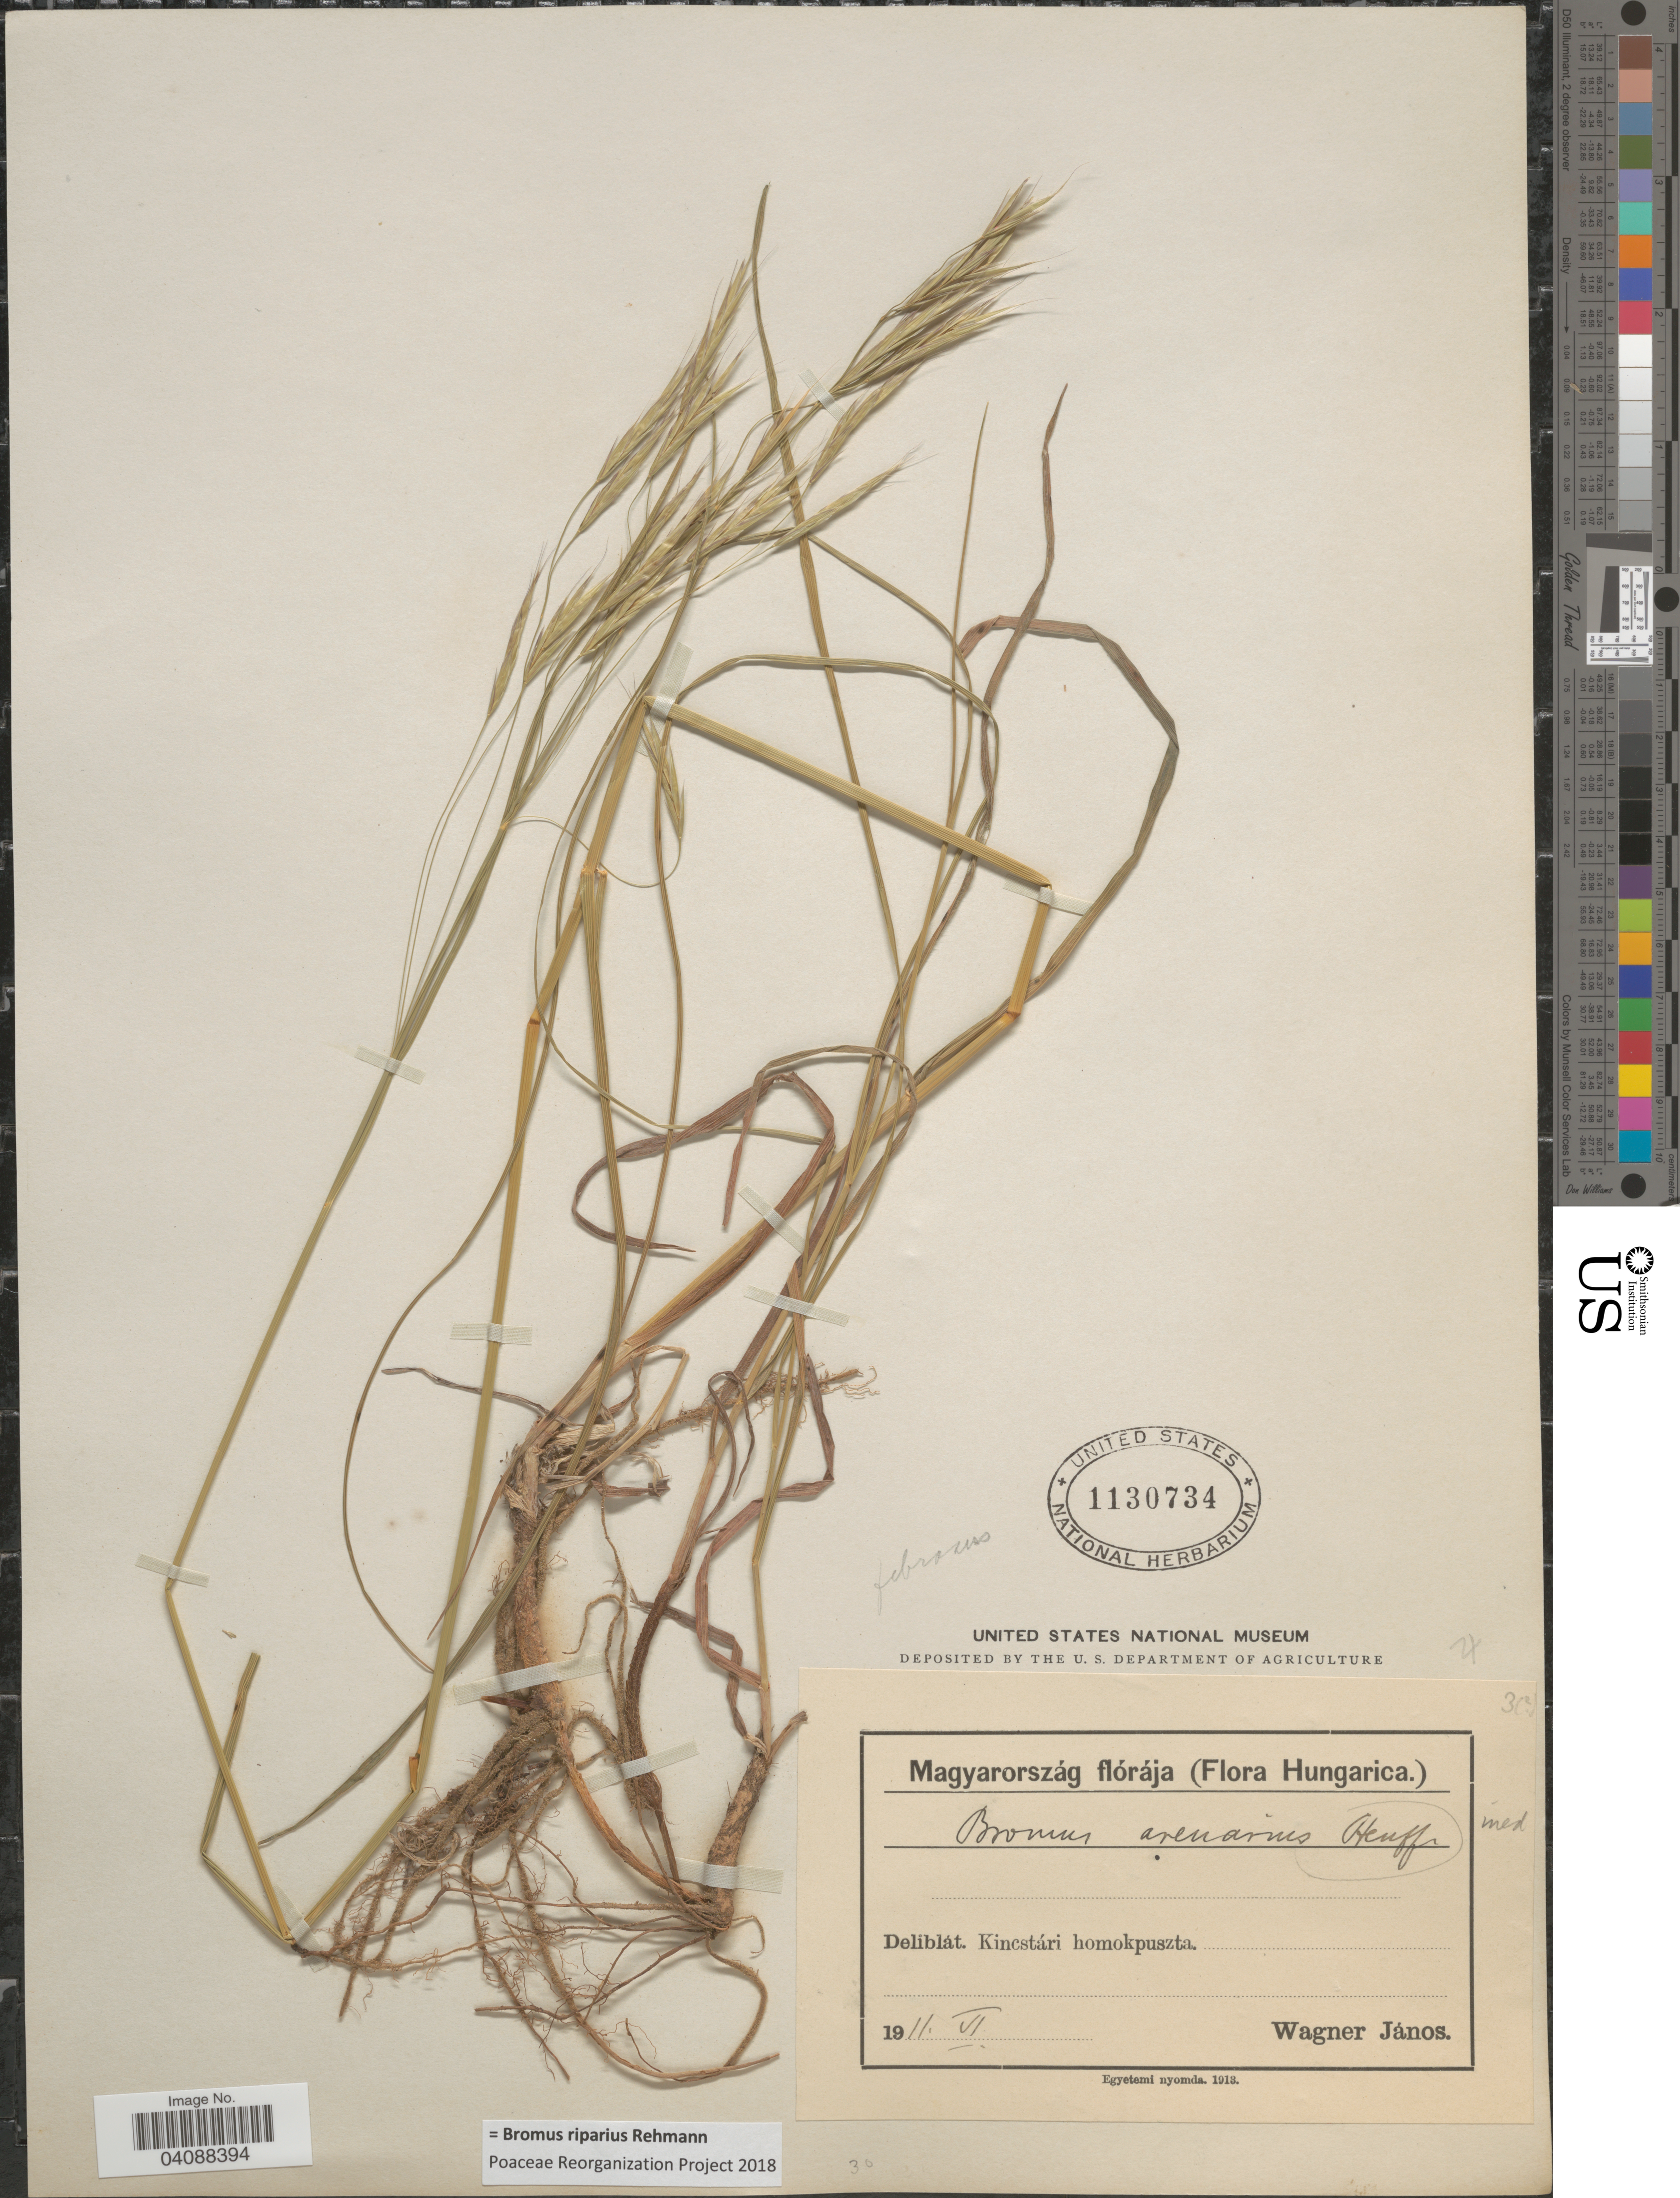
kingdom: Plantae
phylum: Tracheophyta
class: Liliopsida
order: Poales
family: Poaceae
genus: Bromus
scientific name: Bromus riparius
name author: Rehmann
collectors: J. Wagner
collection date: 1911-06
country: Hungary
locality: Magyarorszáf. (Hungarica). Deliblát. Kincstári homokpuszta.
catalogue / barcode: US 1130734